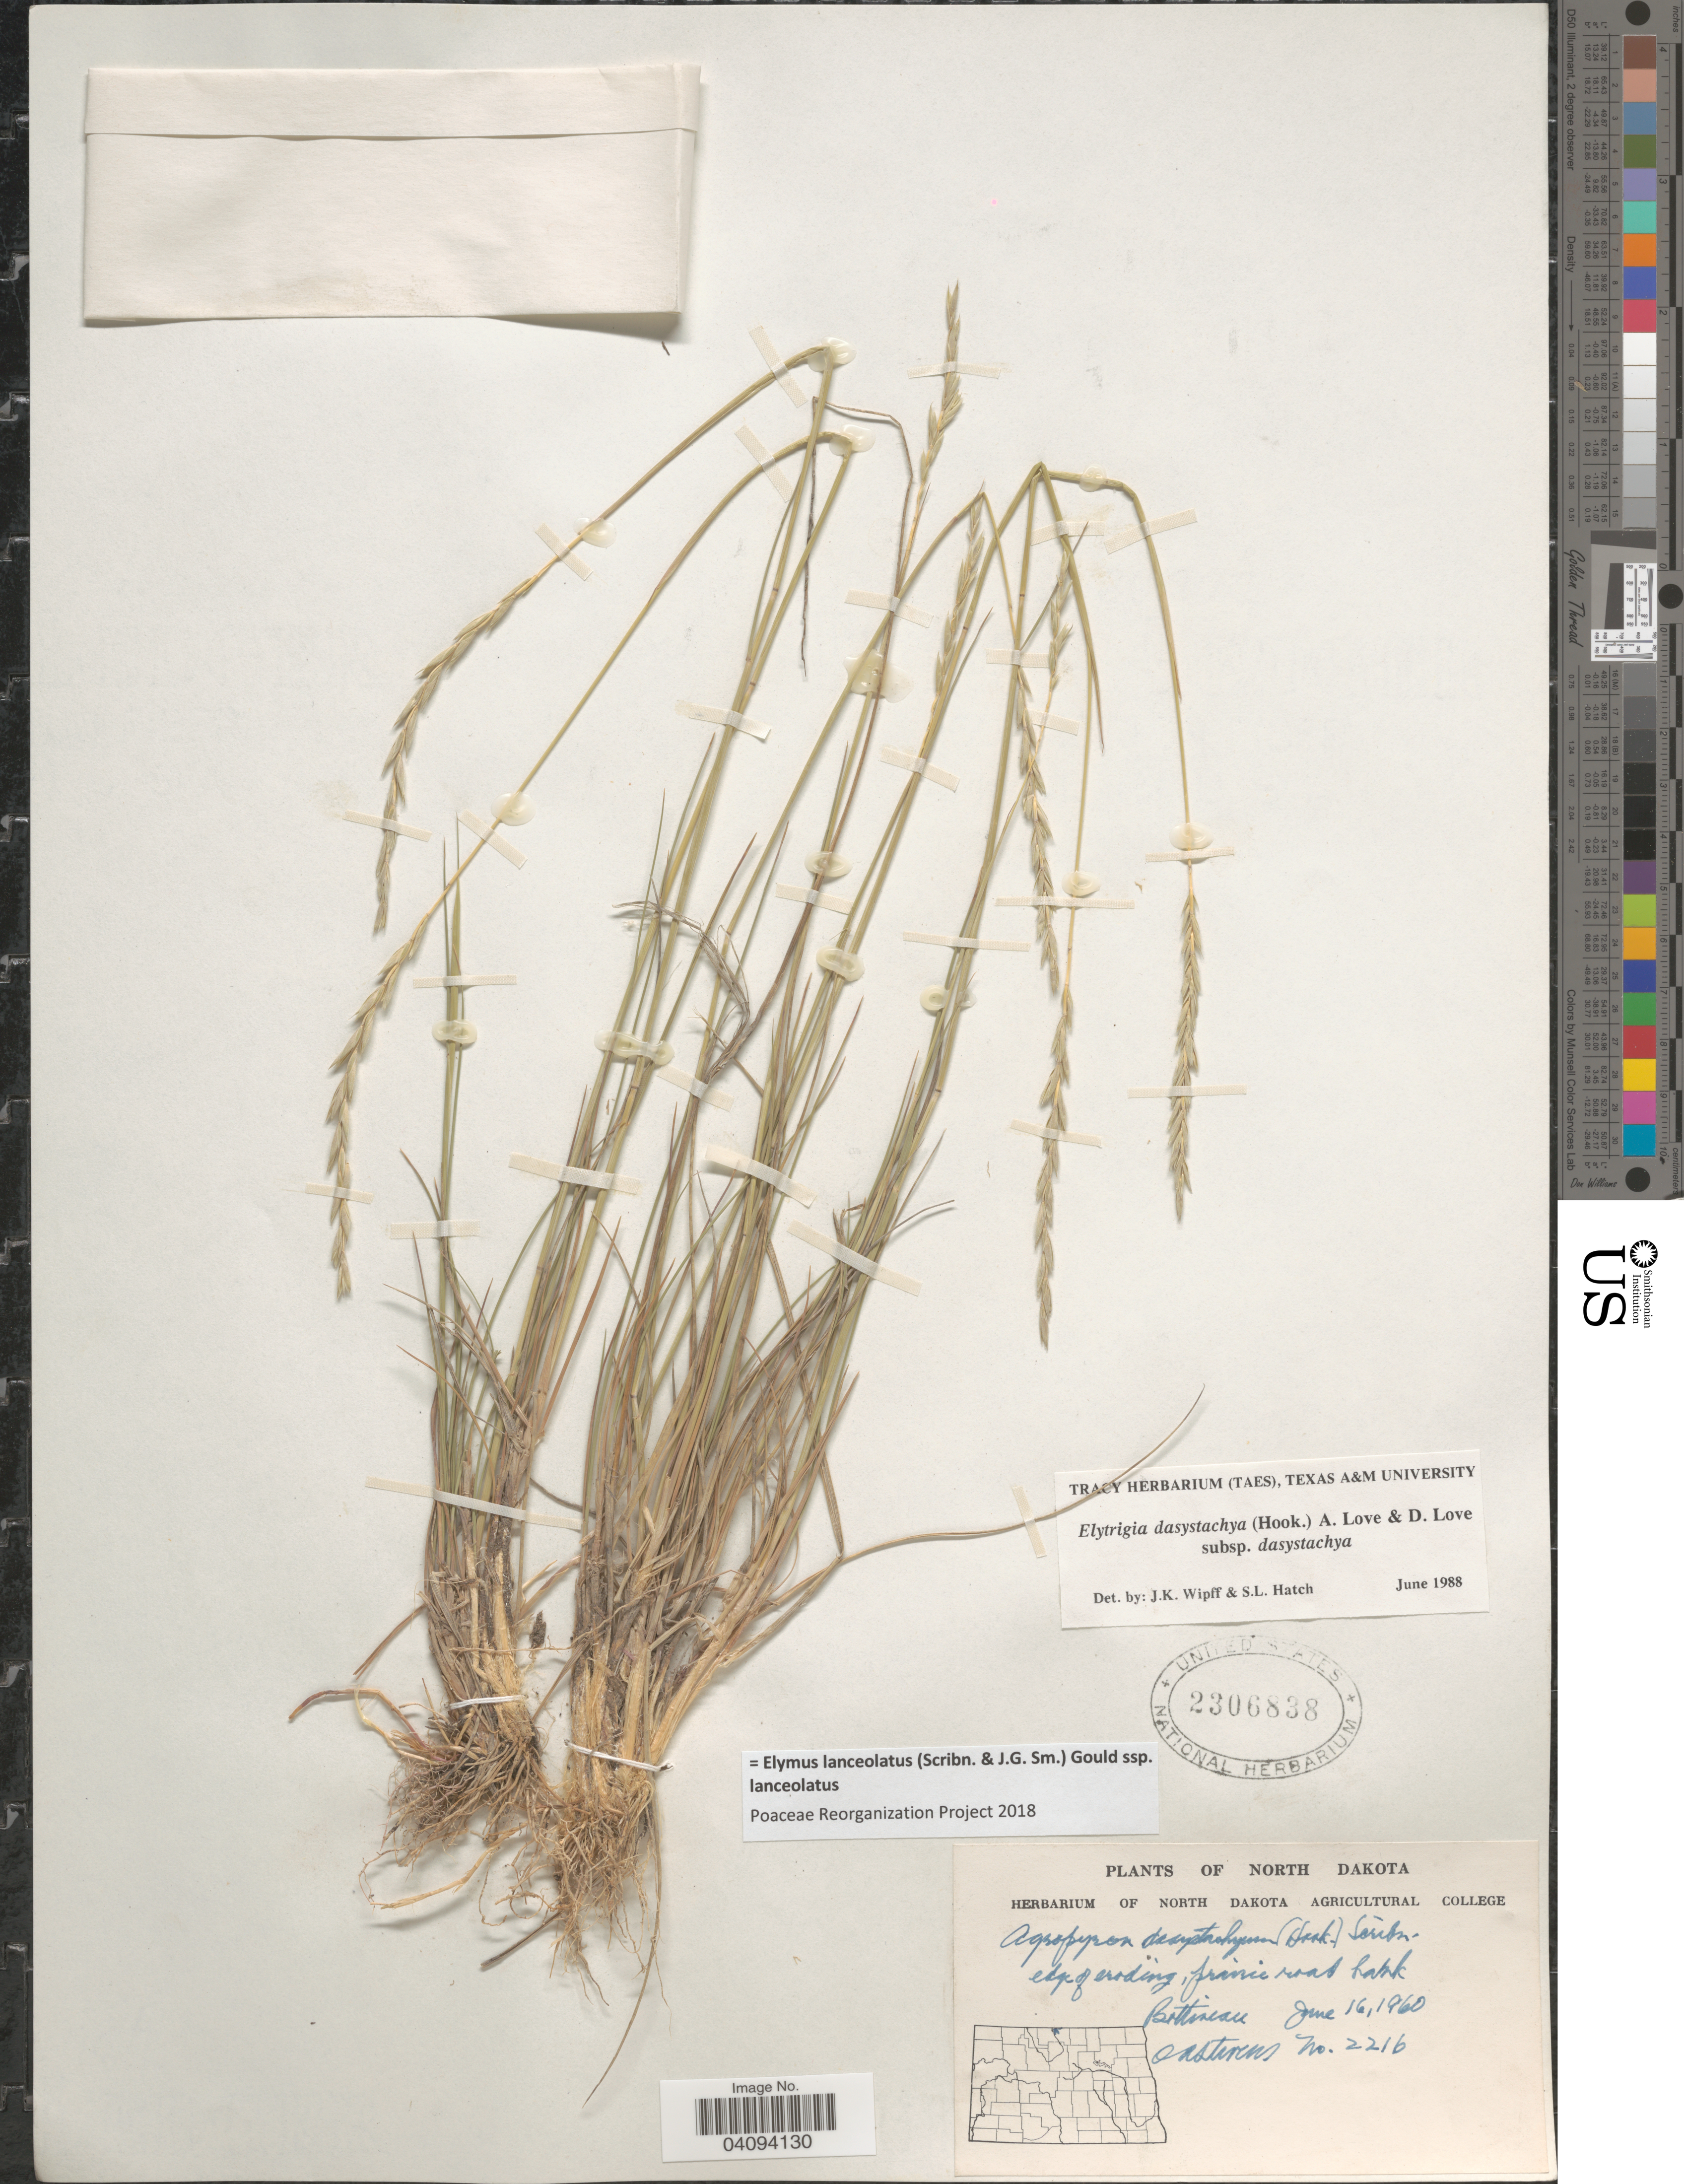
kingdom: Plantae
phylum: Tracheophyta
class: Liliopsida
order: Poales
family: Poaceae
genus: Elymus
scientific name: Elymus lanceolatus subsp. lanceolatus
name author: (Scribn. & J.G. Sm.) Gould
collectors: O. A. Stevens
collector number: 2216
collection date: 1960-06-16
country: United States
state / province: North Dakota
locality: Bottineau.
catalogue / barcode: US 2306838